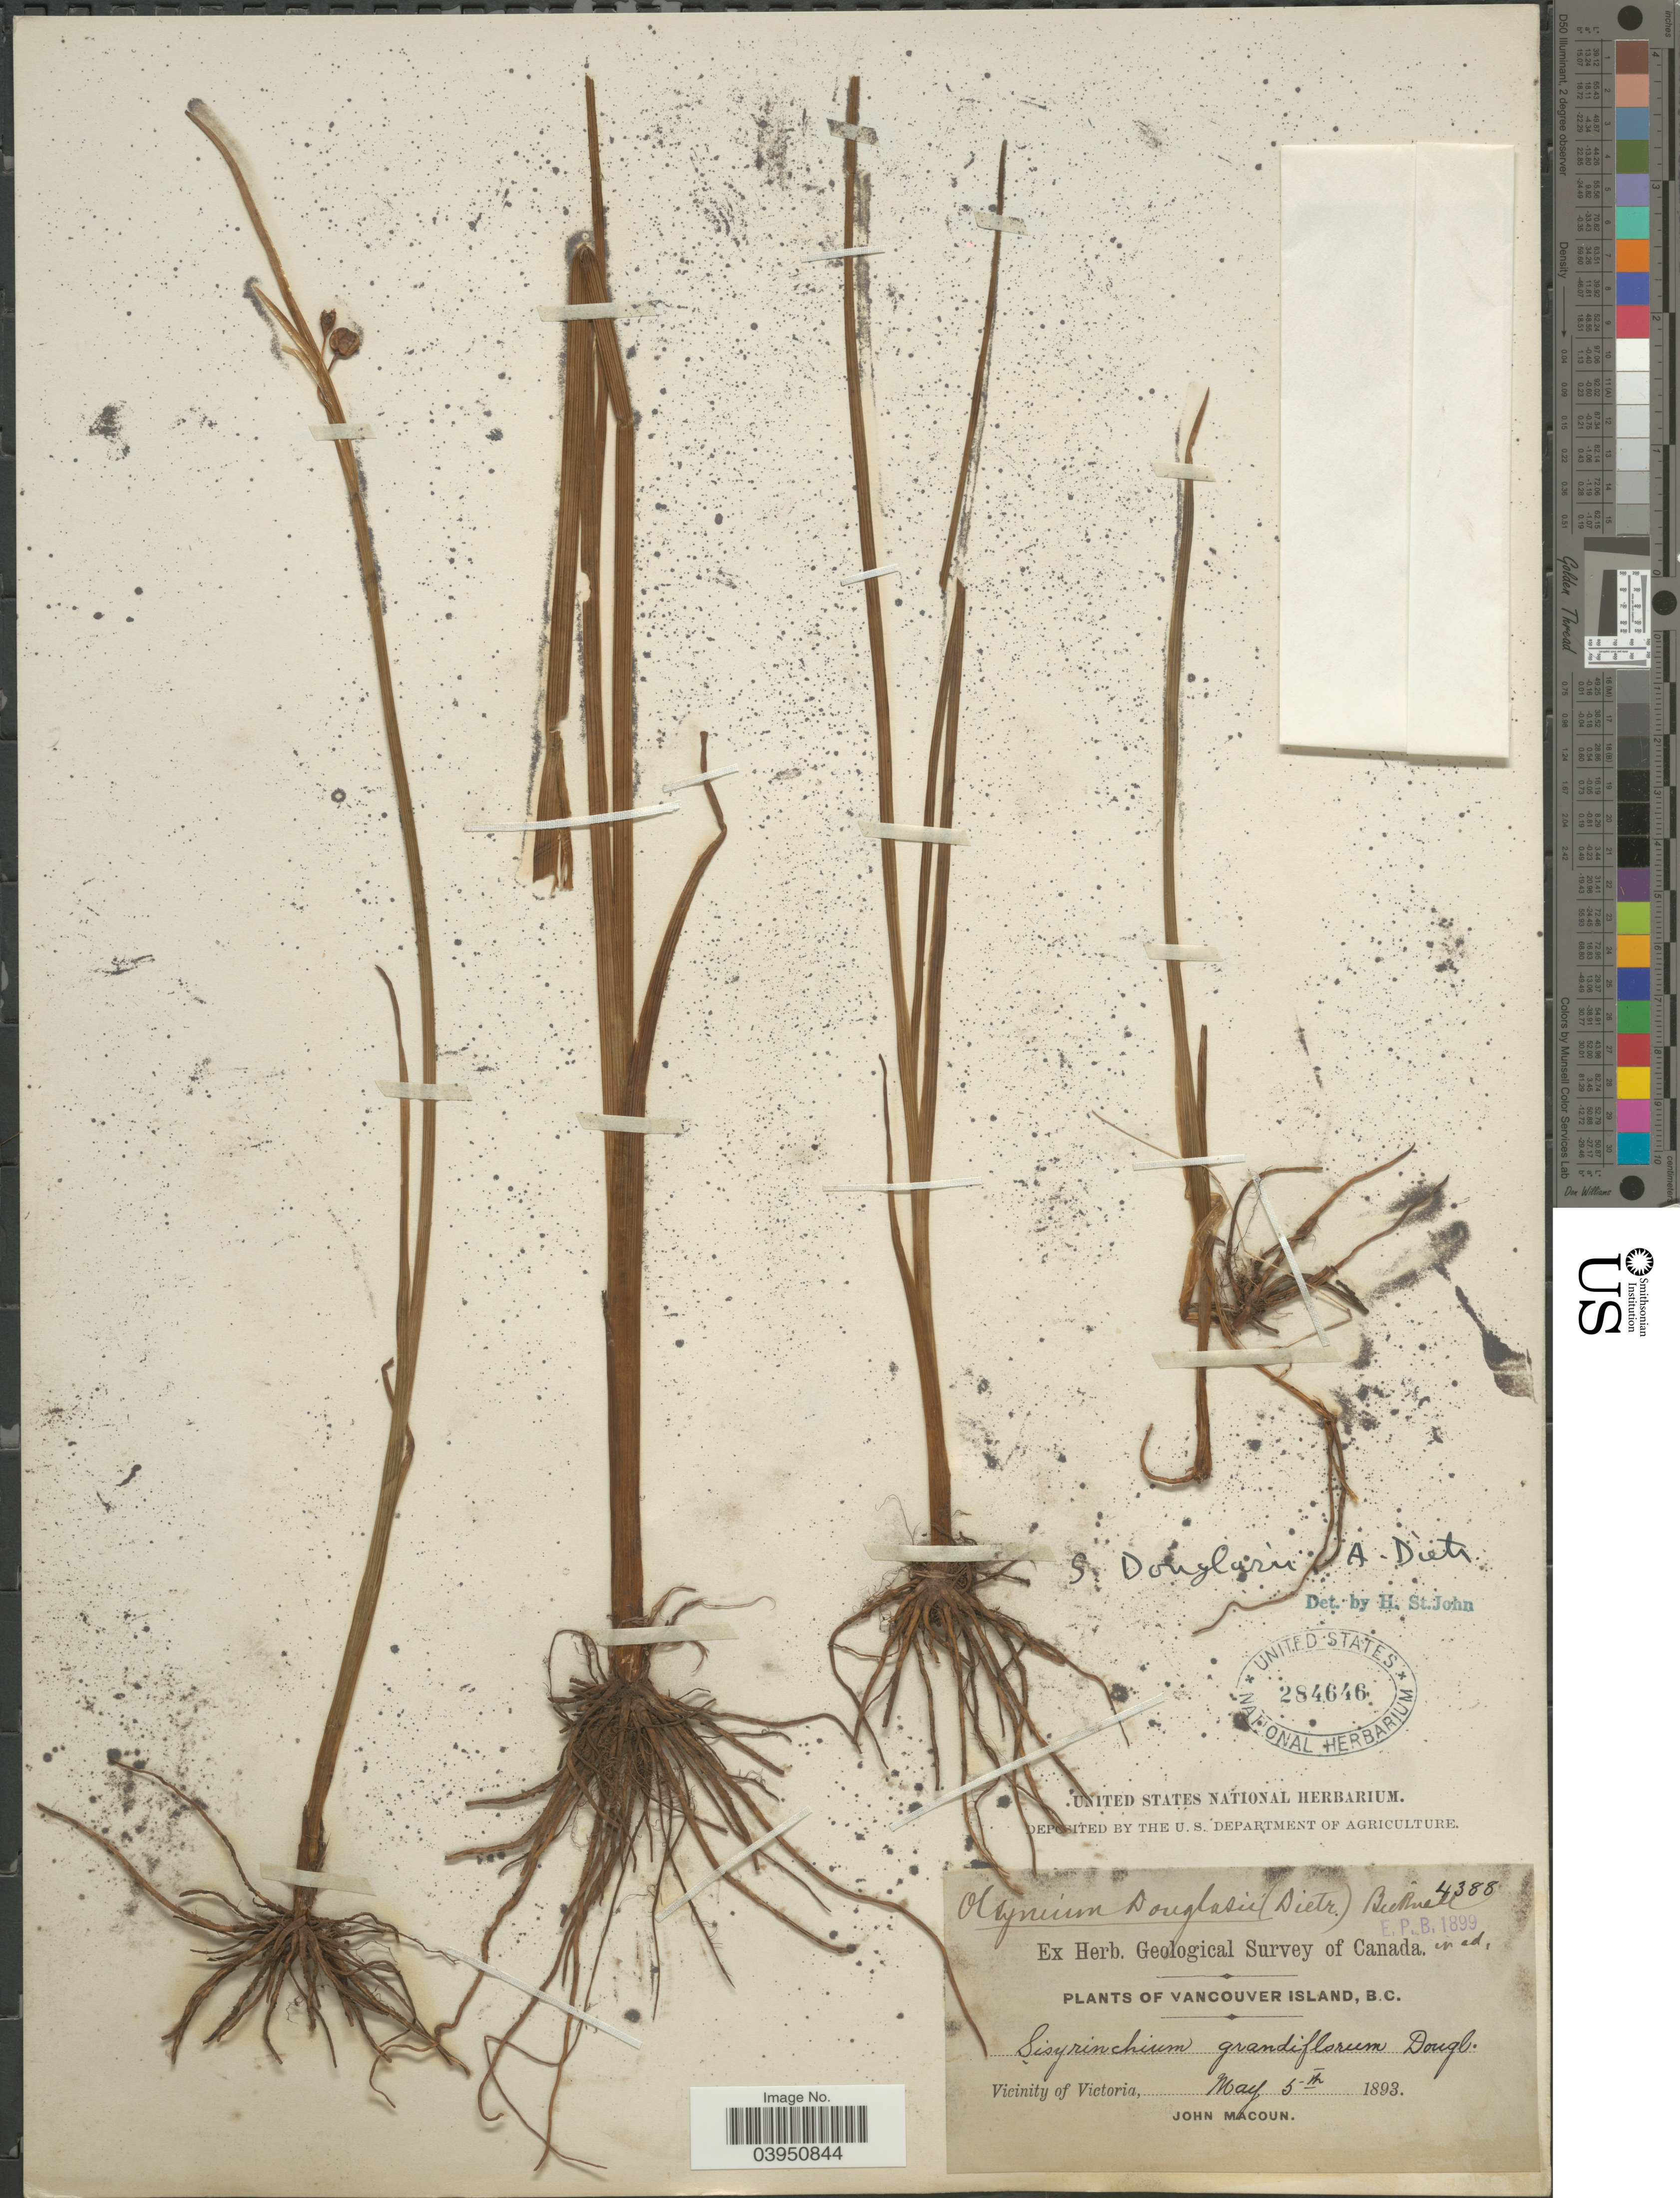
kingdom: Plantae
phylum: Tracheophyta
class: Liliopsida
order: Asparagales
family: Iridaceae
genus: Sisyrinchium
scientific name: Sisyrinchium douglasii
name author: A. Dietr.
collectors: J. Macoun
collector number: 4388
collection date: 1893-05-05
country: Canada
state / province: British Columbia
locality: Vancouver Island. Vicinity of Victoria.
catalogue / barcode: US 284646